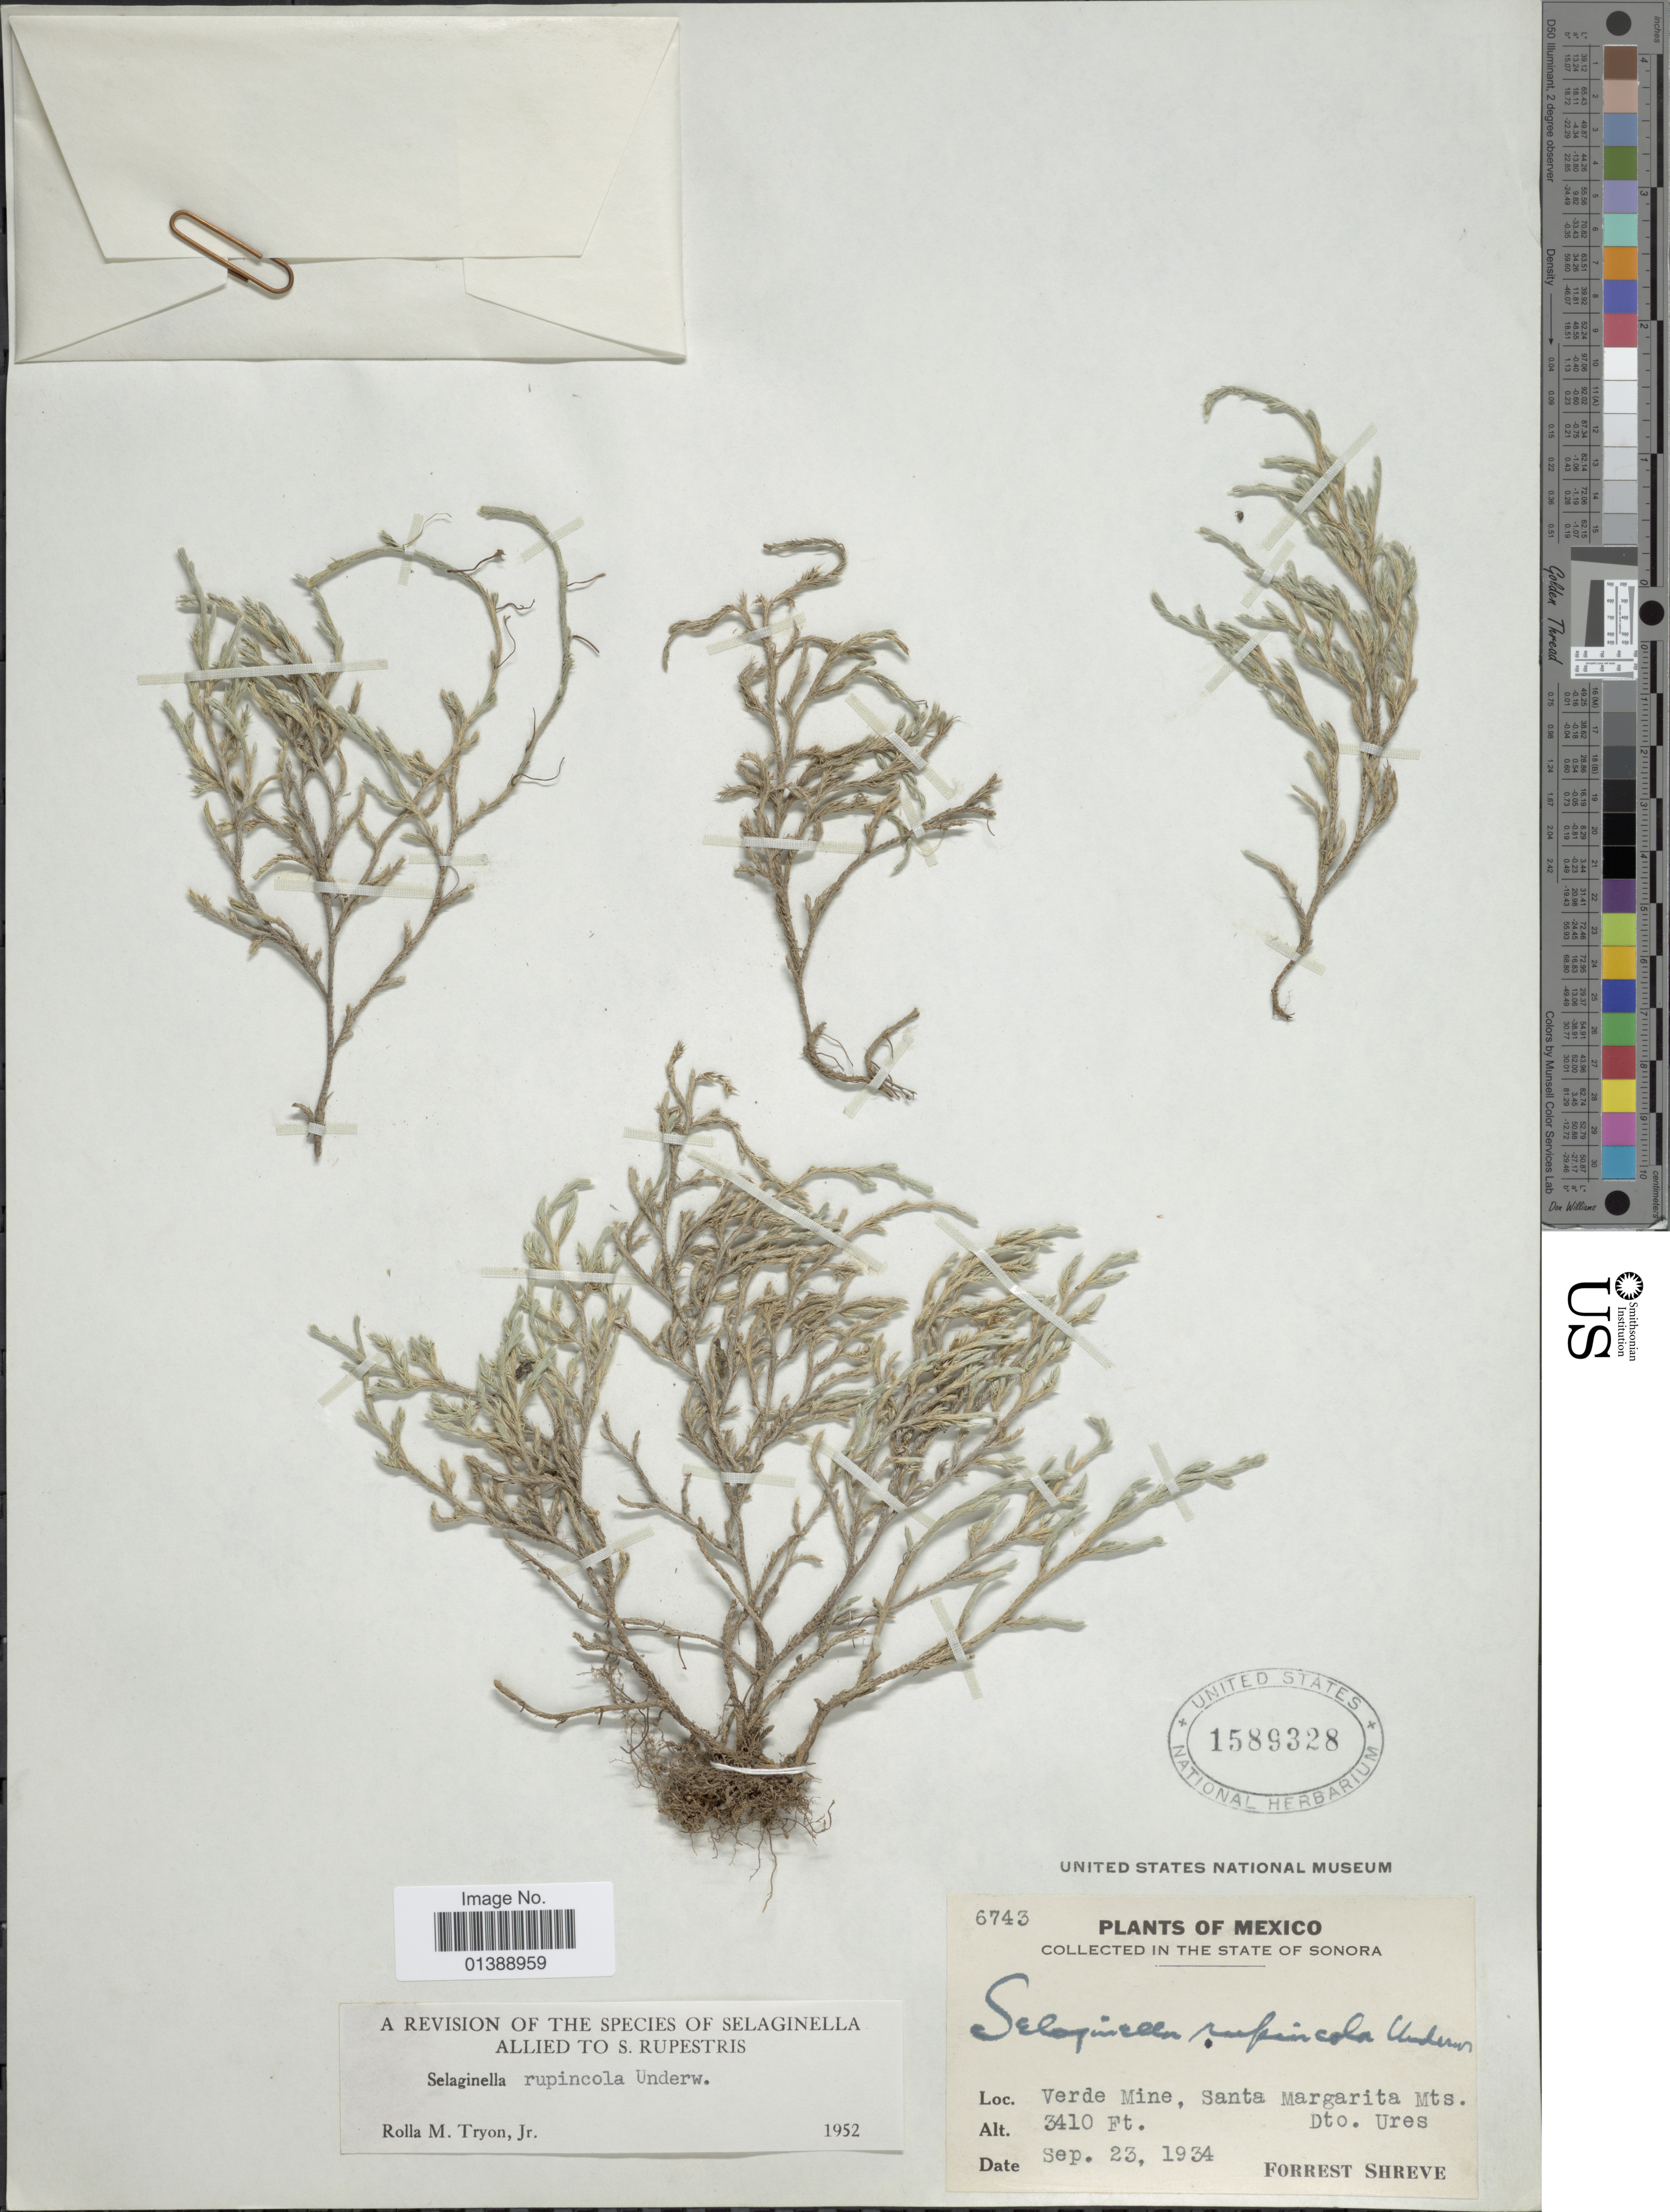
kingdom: Plantae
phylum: Tracheophyta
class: Lycopodiopsida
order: Selaginellales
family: Selaginellaceae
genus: Selaginella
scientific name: Selaginella rupincola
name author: Underw.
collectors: F. Shreve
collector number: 6743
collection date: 1934-09-23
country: Mexico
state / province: Sonora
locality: Verde Mine, Santa Margarita Mts. Dto Ures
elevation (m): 1039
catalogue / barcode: US 1589328